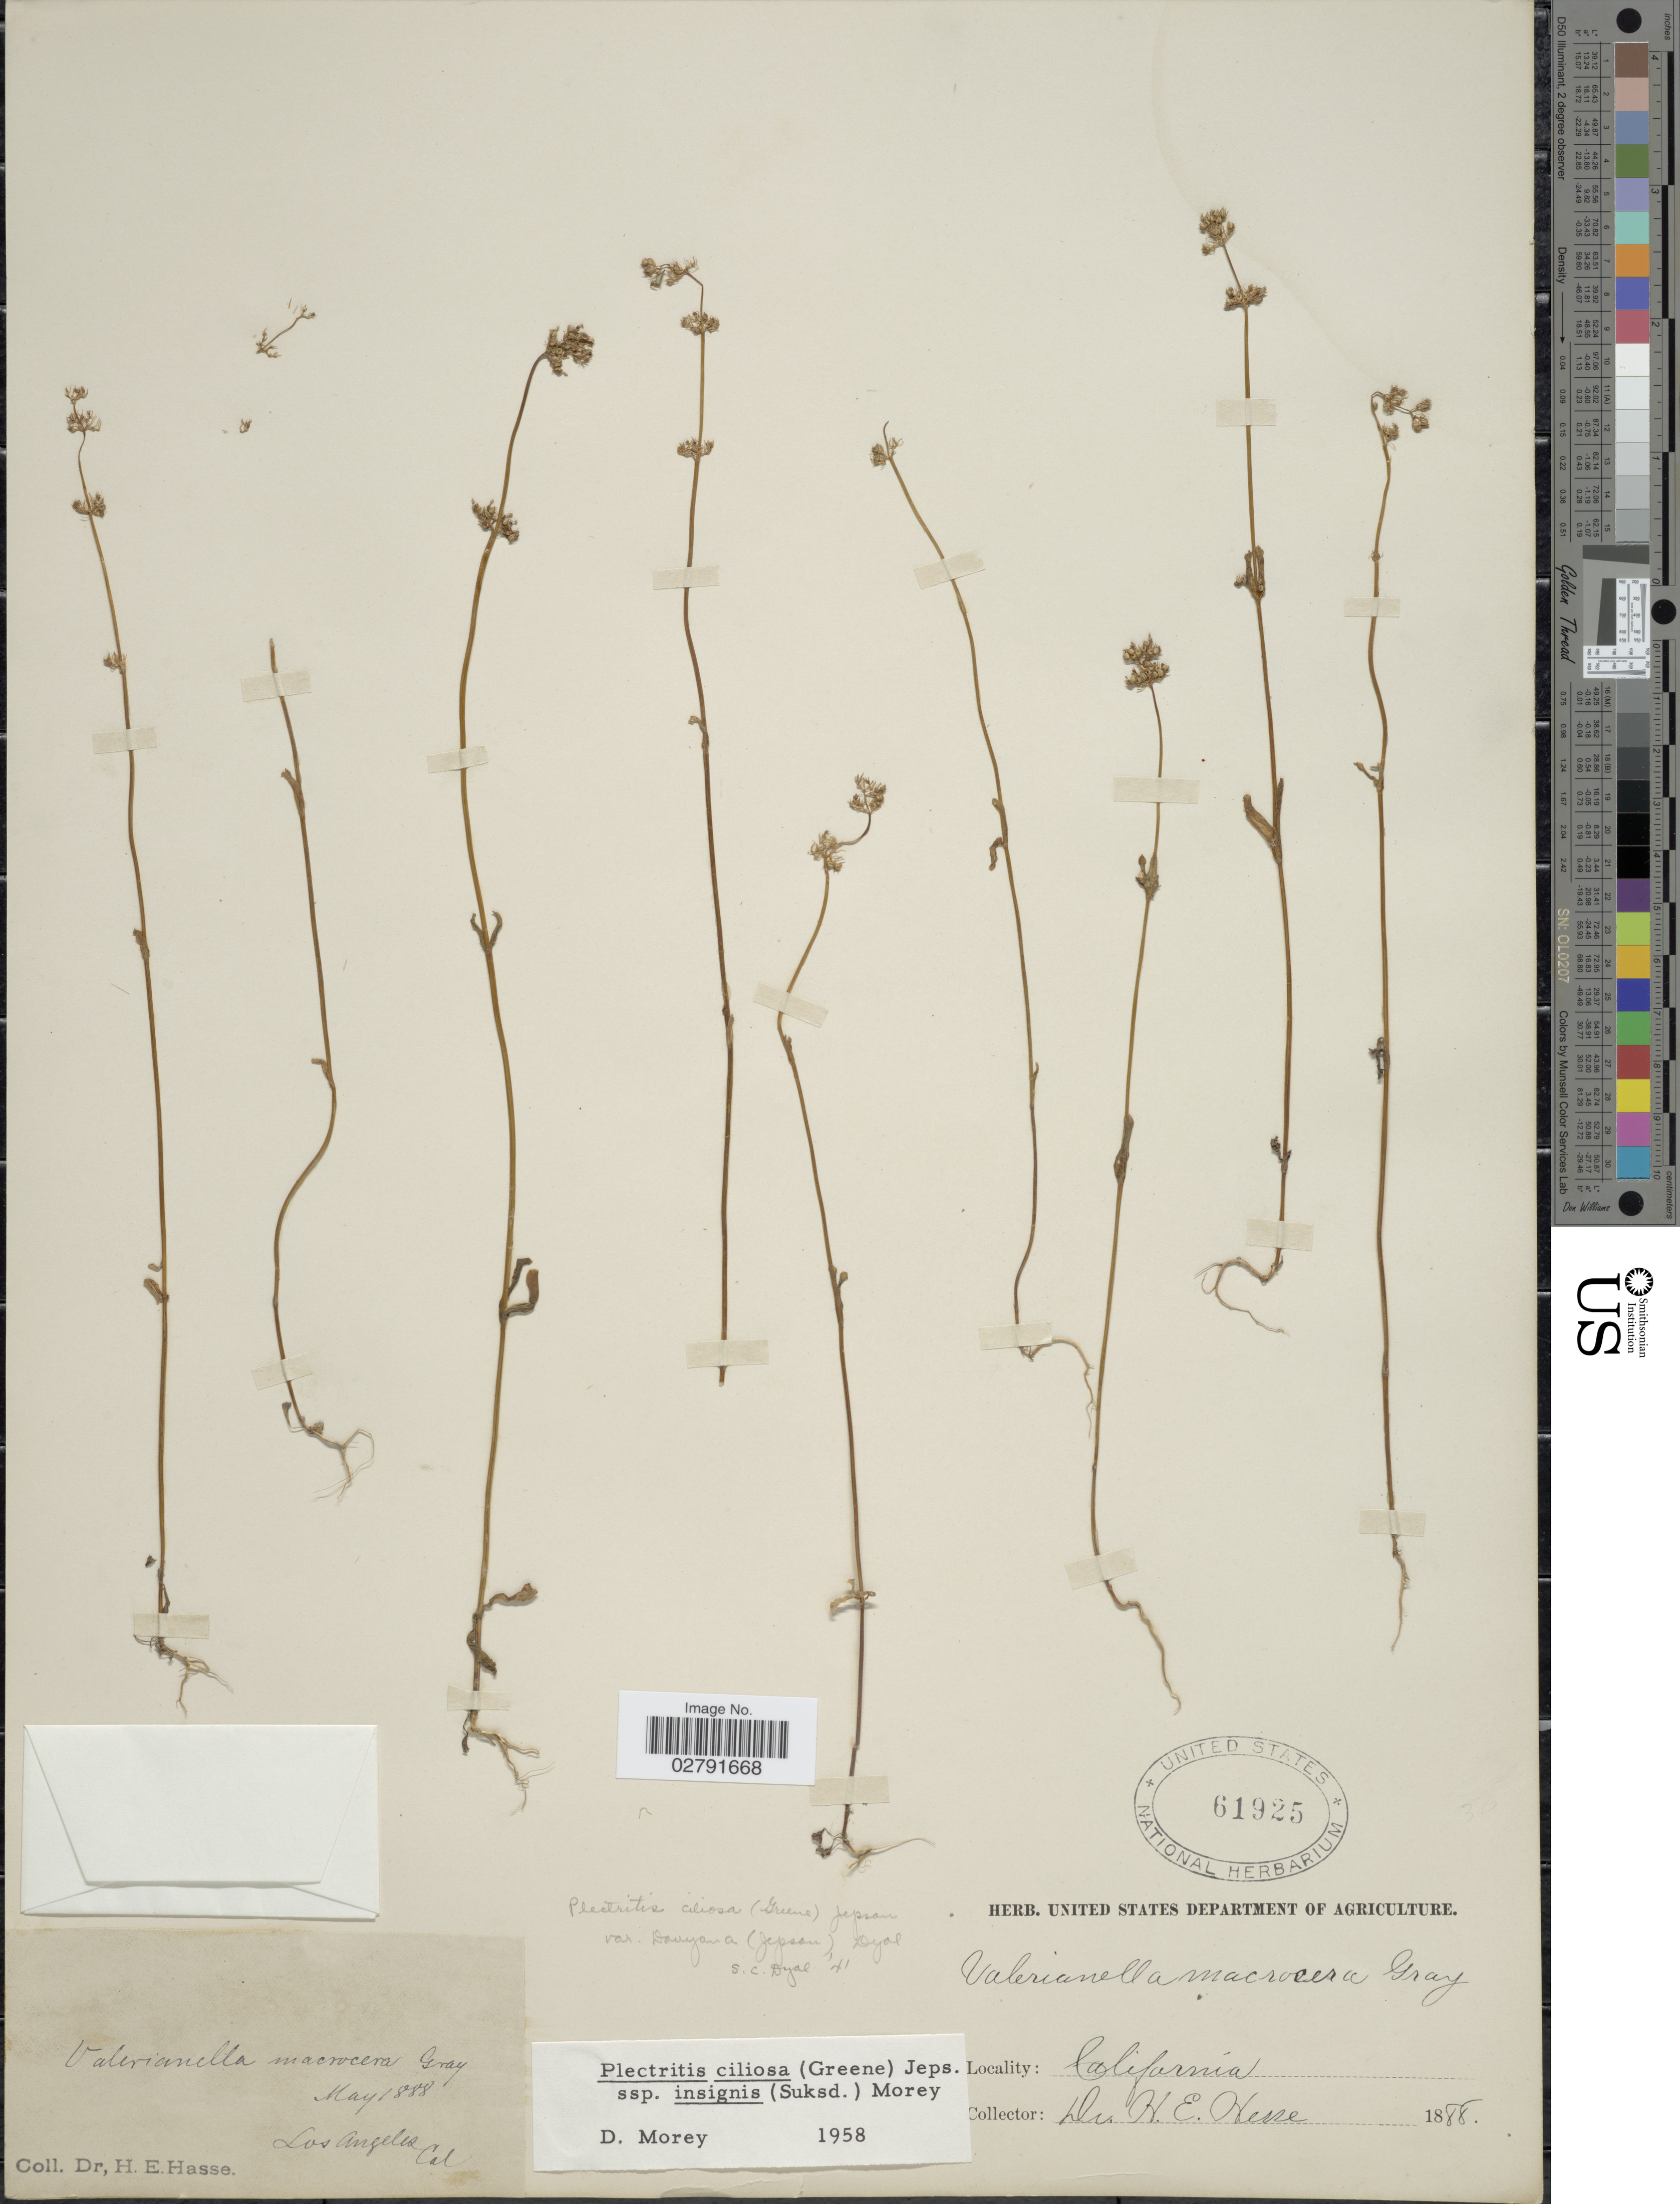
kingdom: Plantae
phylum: Tracheophyta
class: Magnoliopsida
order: Dipsacales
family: Caprifoliaceae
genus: Plectritis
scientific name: Plectritis ciliosa subsp. insignis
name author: (Suksd.) Morey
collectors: H. E. Hasse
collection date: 1888-05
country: United States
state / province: California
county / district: Los Angeles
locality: Los Angeles.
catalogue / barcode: US 61925